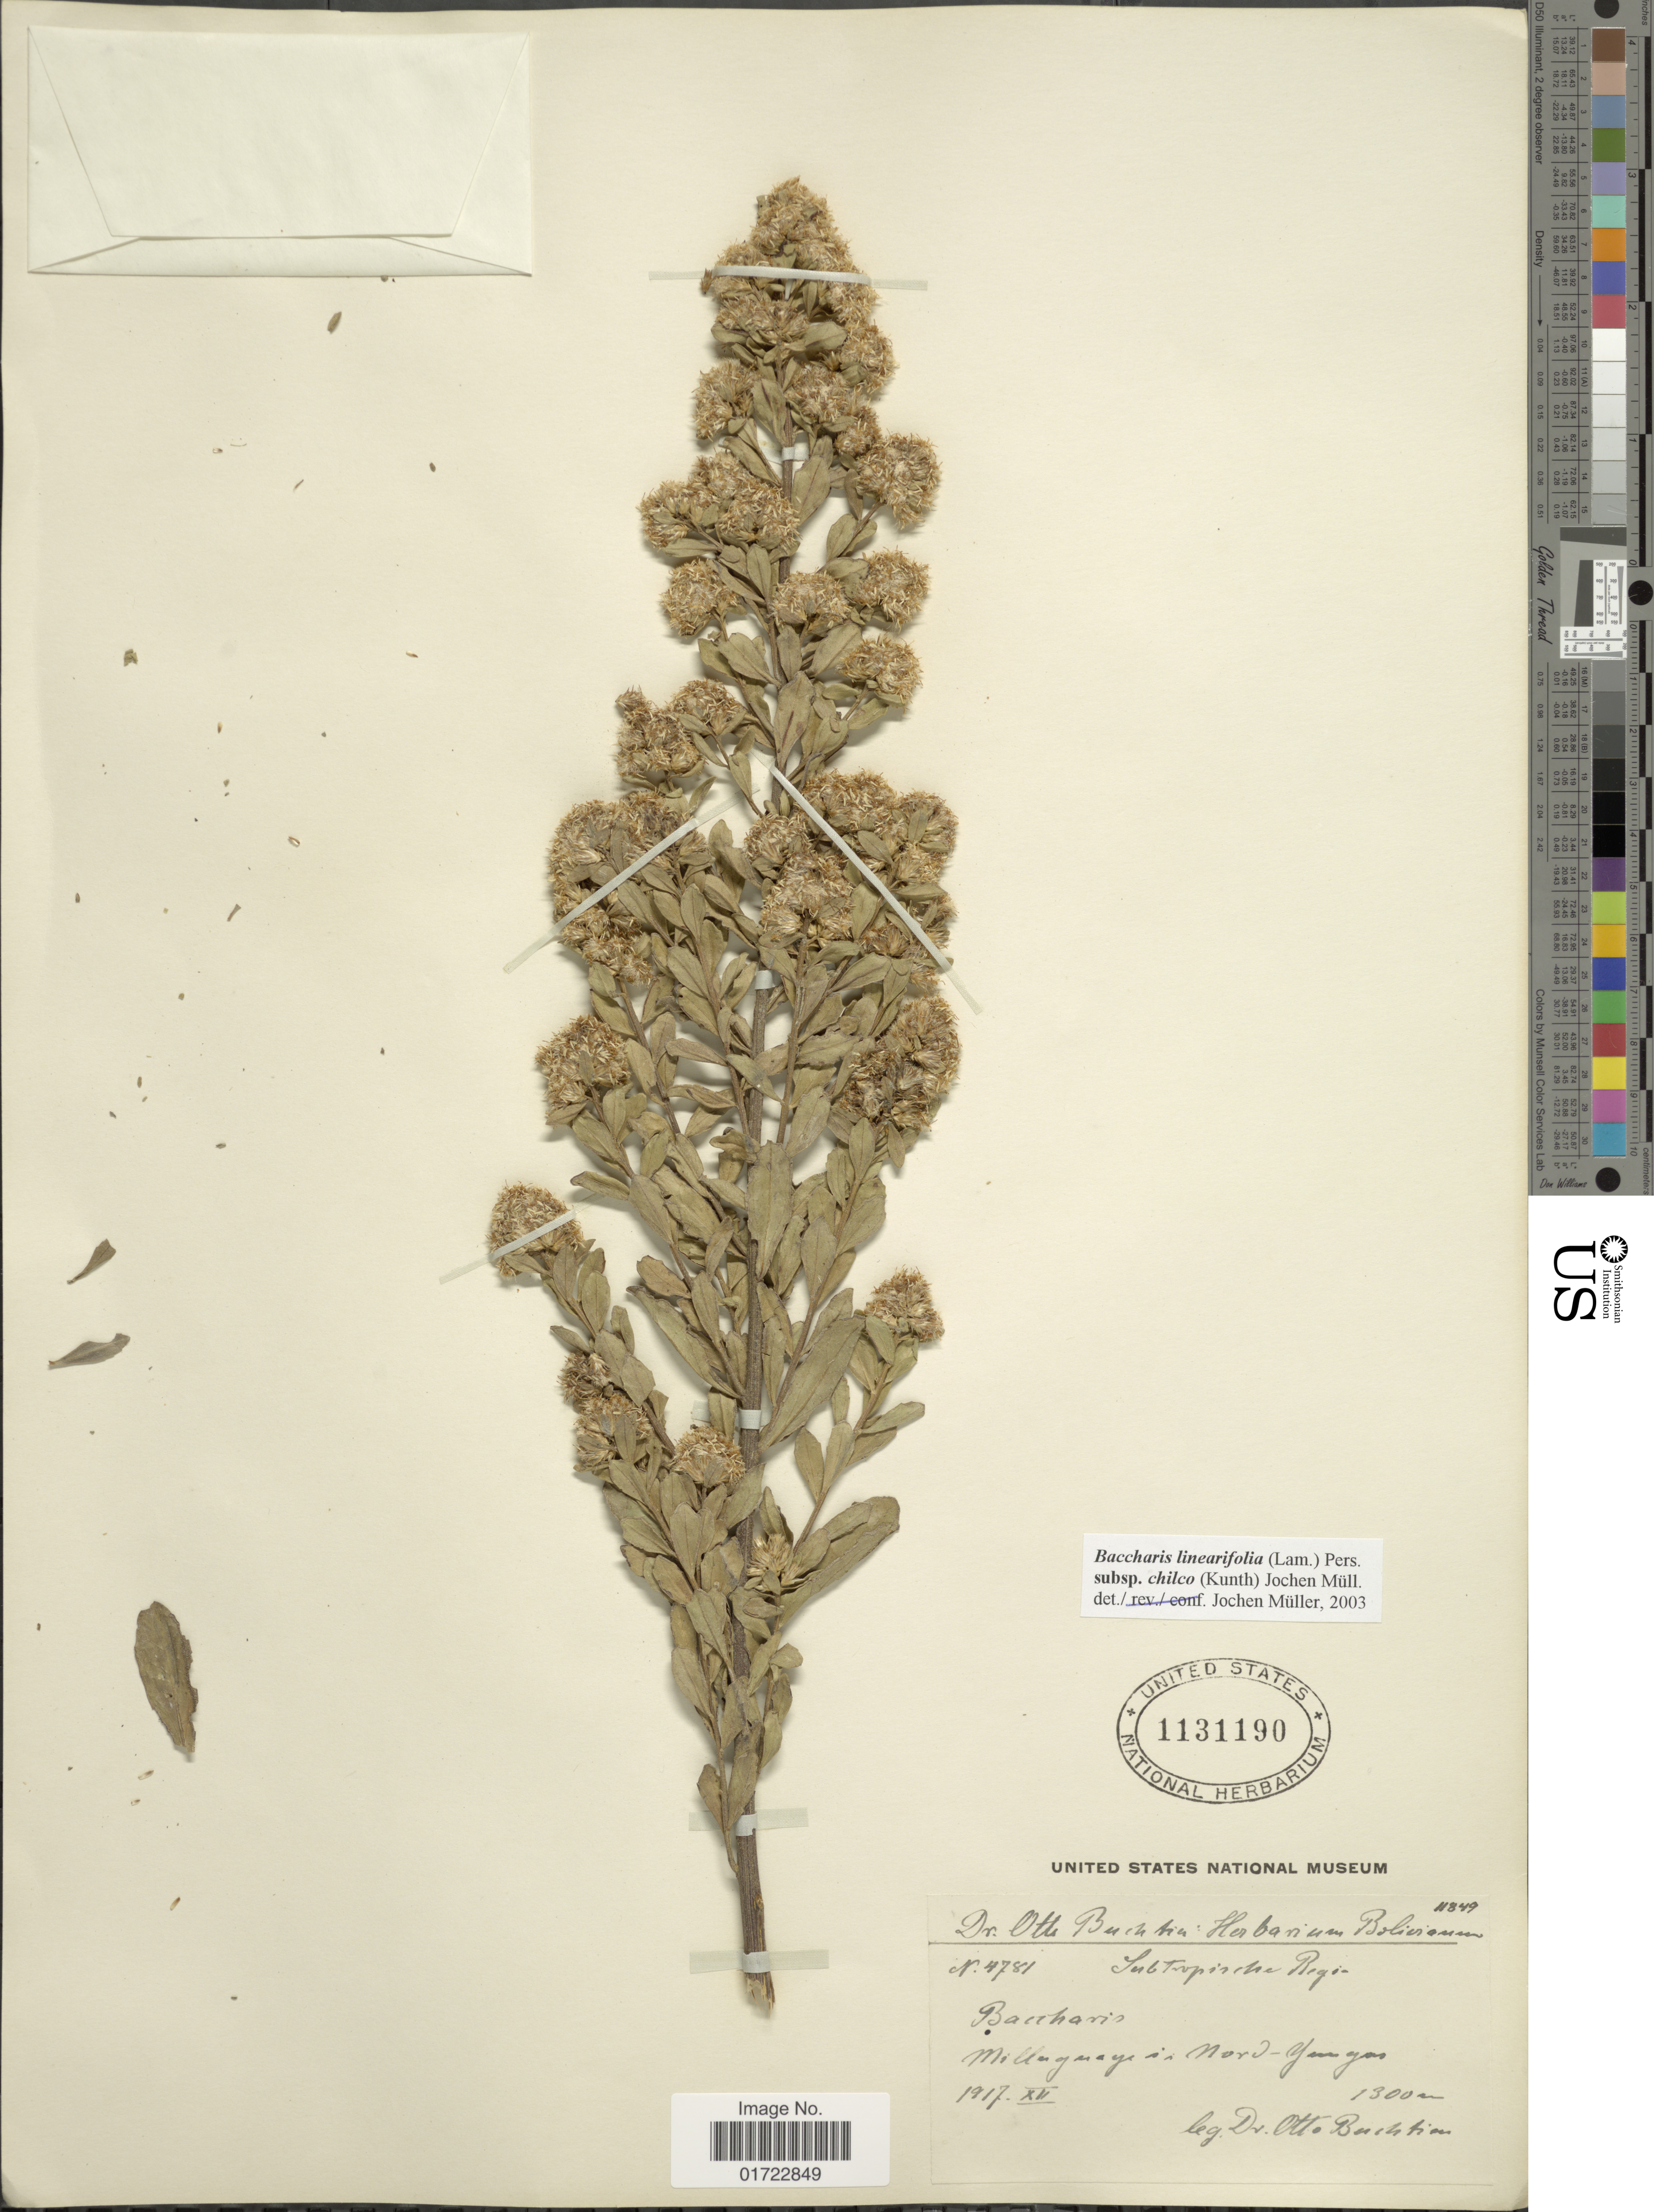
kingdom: Plantae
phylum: Tracheophyta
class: Magnoliopsida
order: Asterales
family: Asteraceae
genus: Baccharis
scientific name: Baccharis linearifolia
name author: (Lam.) Pers.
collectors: O. Buchtien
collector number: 4781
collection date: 1917-12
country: Bolivia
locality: Subtropische Region. Milluguaya in Nord-Yungas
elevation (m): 1300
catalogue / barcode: US 1131190